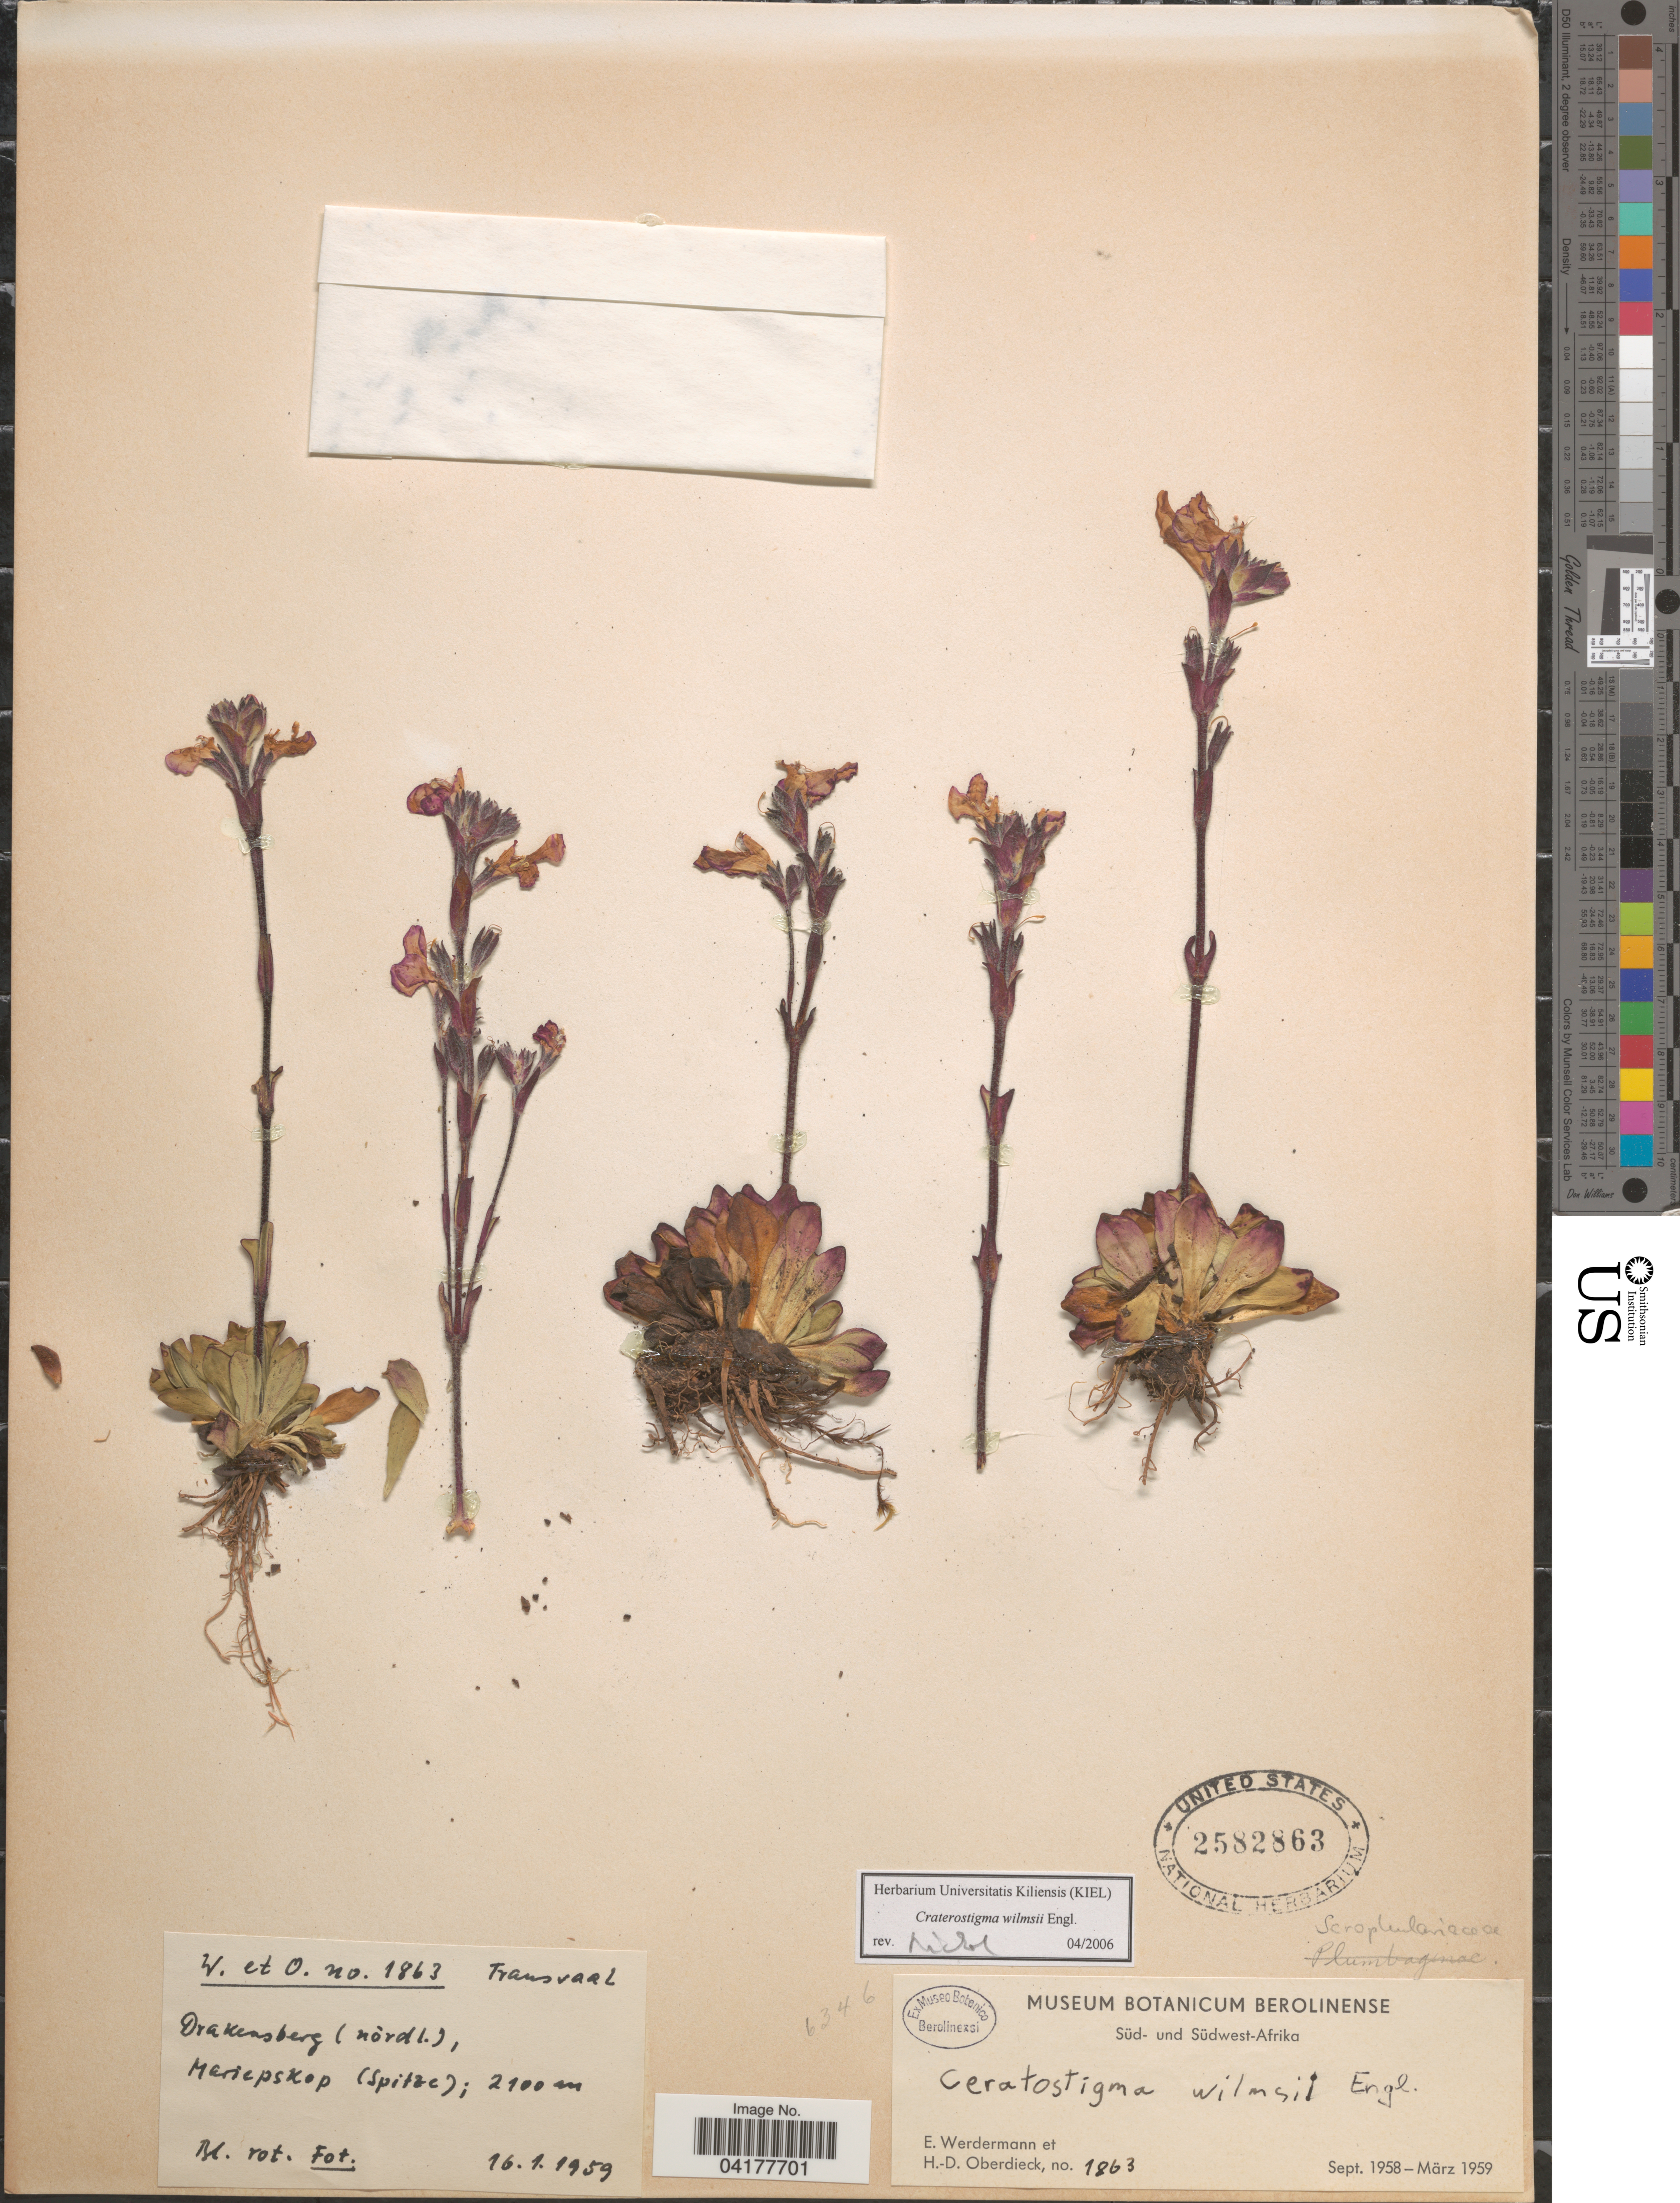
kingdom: Plantae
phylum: Tracheophyta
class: Magnoliopsida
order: Lamiales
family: Linderniaceae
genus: Craterostigma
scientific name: Craterostigma wilmsii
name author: Engl.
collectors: E. Werdermann & H. Oberdieck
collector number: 1863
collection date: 1959-01-16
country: South Africa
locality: Drakensberg (nördl.), Mariepskop (Spitze). Transvaal.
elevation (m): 2100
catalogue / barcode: US 2582863